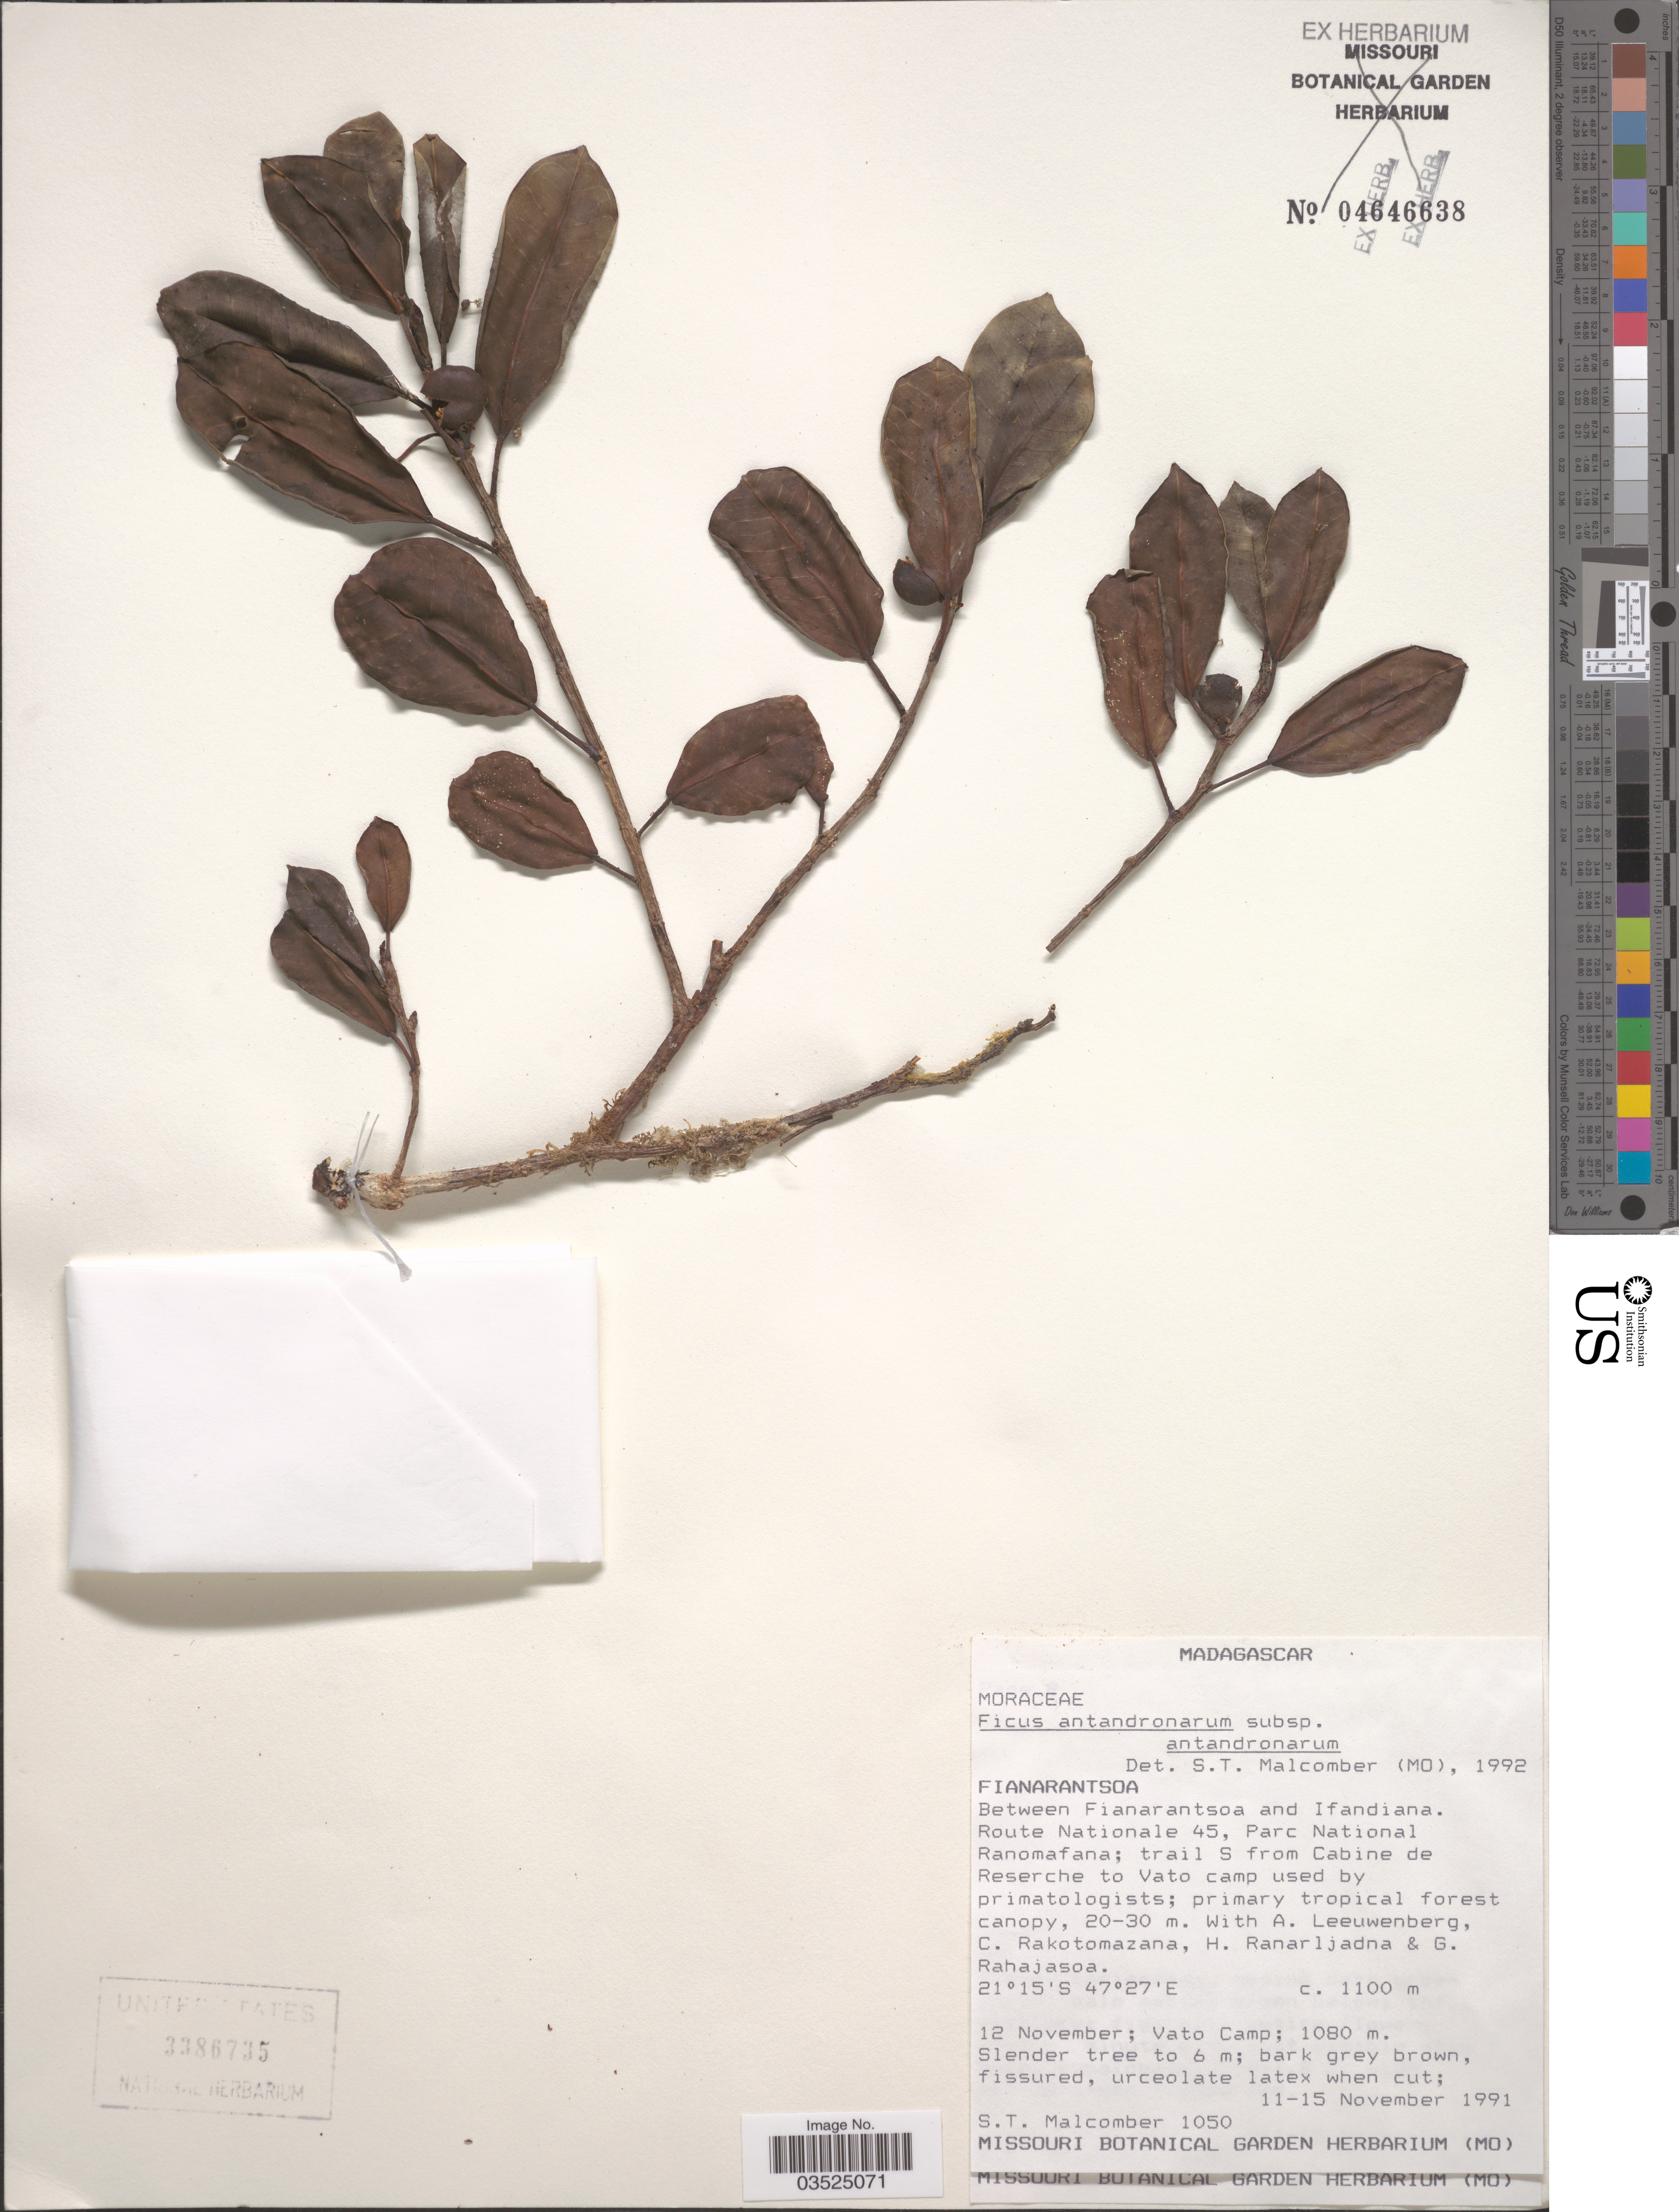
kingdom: Plantae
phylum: Tracheophyta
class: Magnoliopsida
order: Rosales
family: Moraceae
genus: Ficus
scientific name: Ficus antandronarum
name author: (H. Perrier) C.C. Berg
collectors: S. T. Malcomber, A. Leeuwenberg, C. Rakotomazaza, H. Ranarljadna & G. Rahajasoa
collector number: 1050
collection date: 1991-11-12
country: Madagascar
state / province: Vatovavy Fitovinany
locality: Between Fianarantsoa and Ifandiana. Route Nationale 45, Parc National Ranomafana; trail S from Cabine de Reserche to Vato camp used by primatologists.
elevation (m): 1080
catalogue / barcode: US 3386735